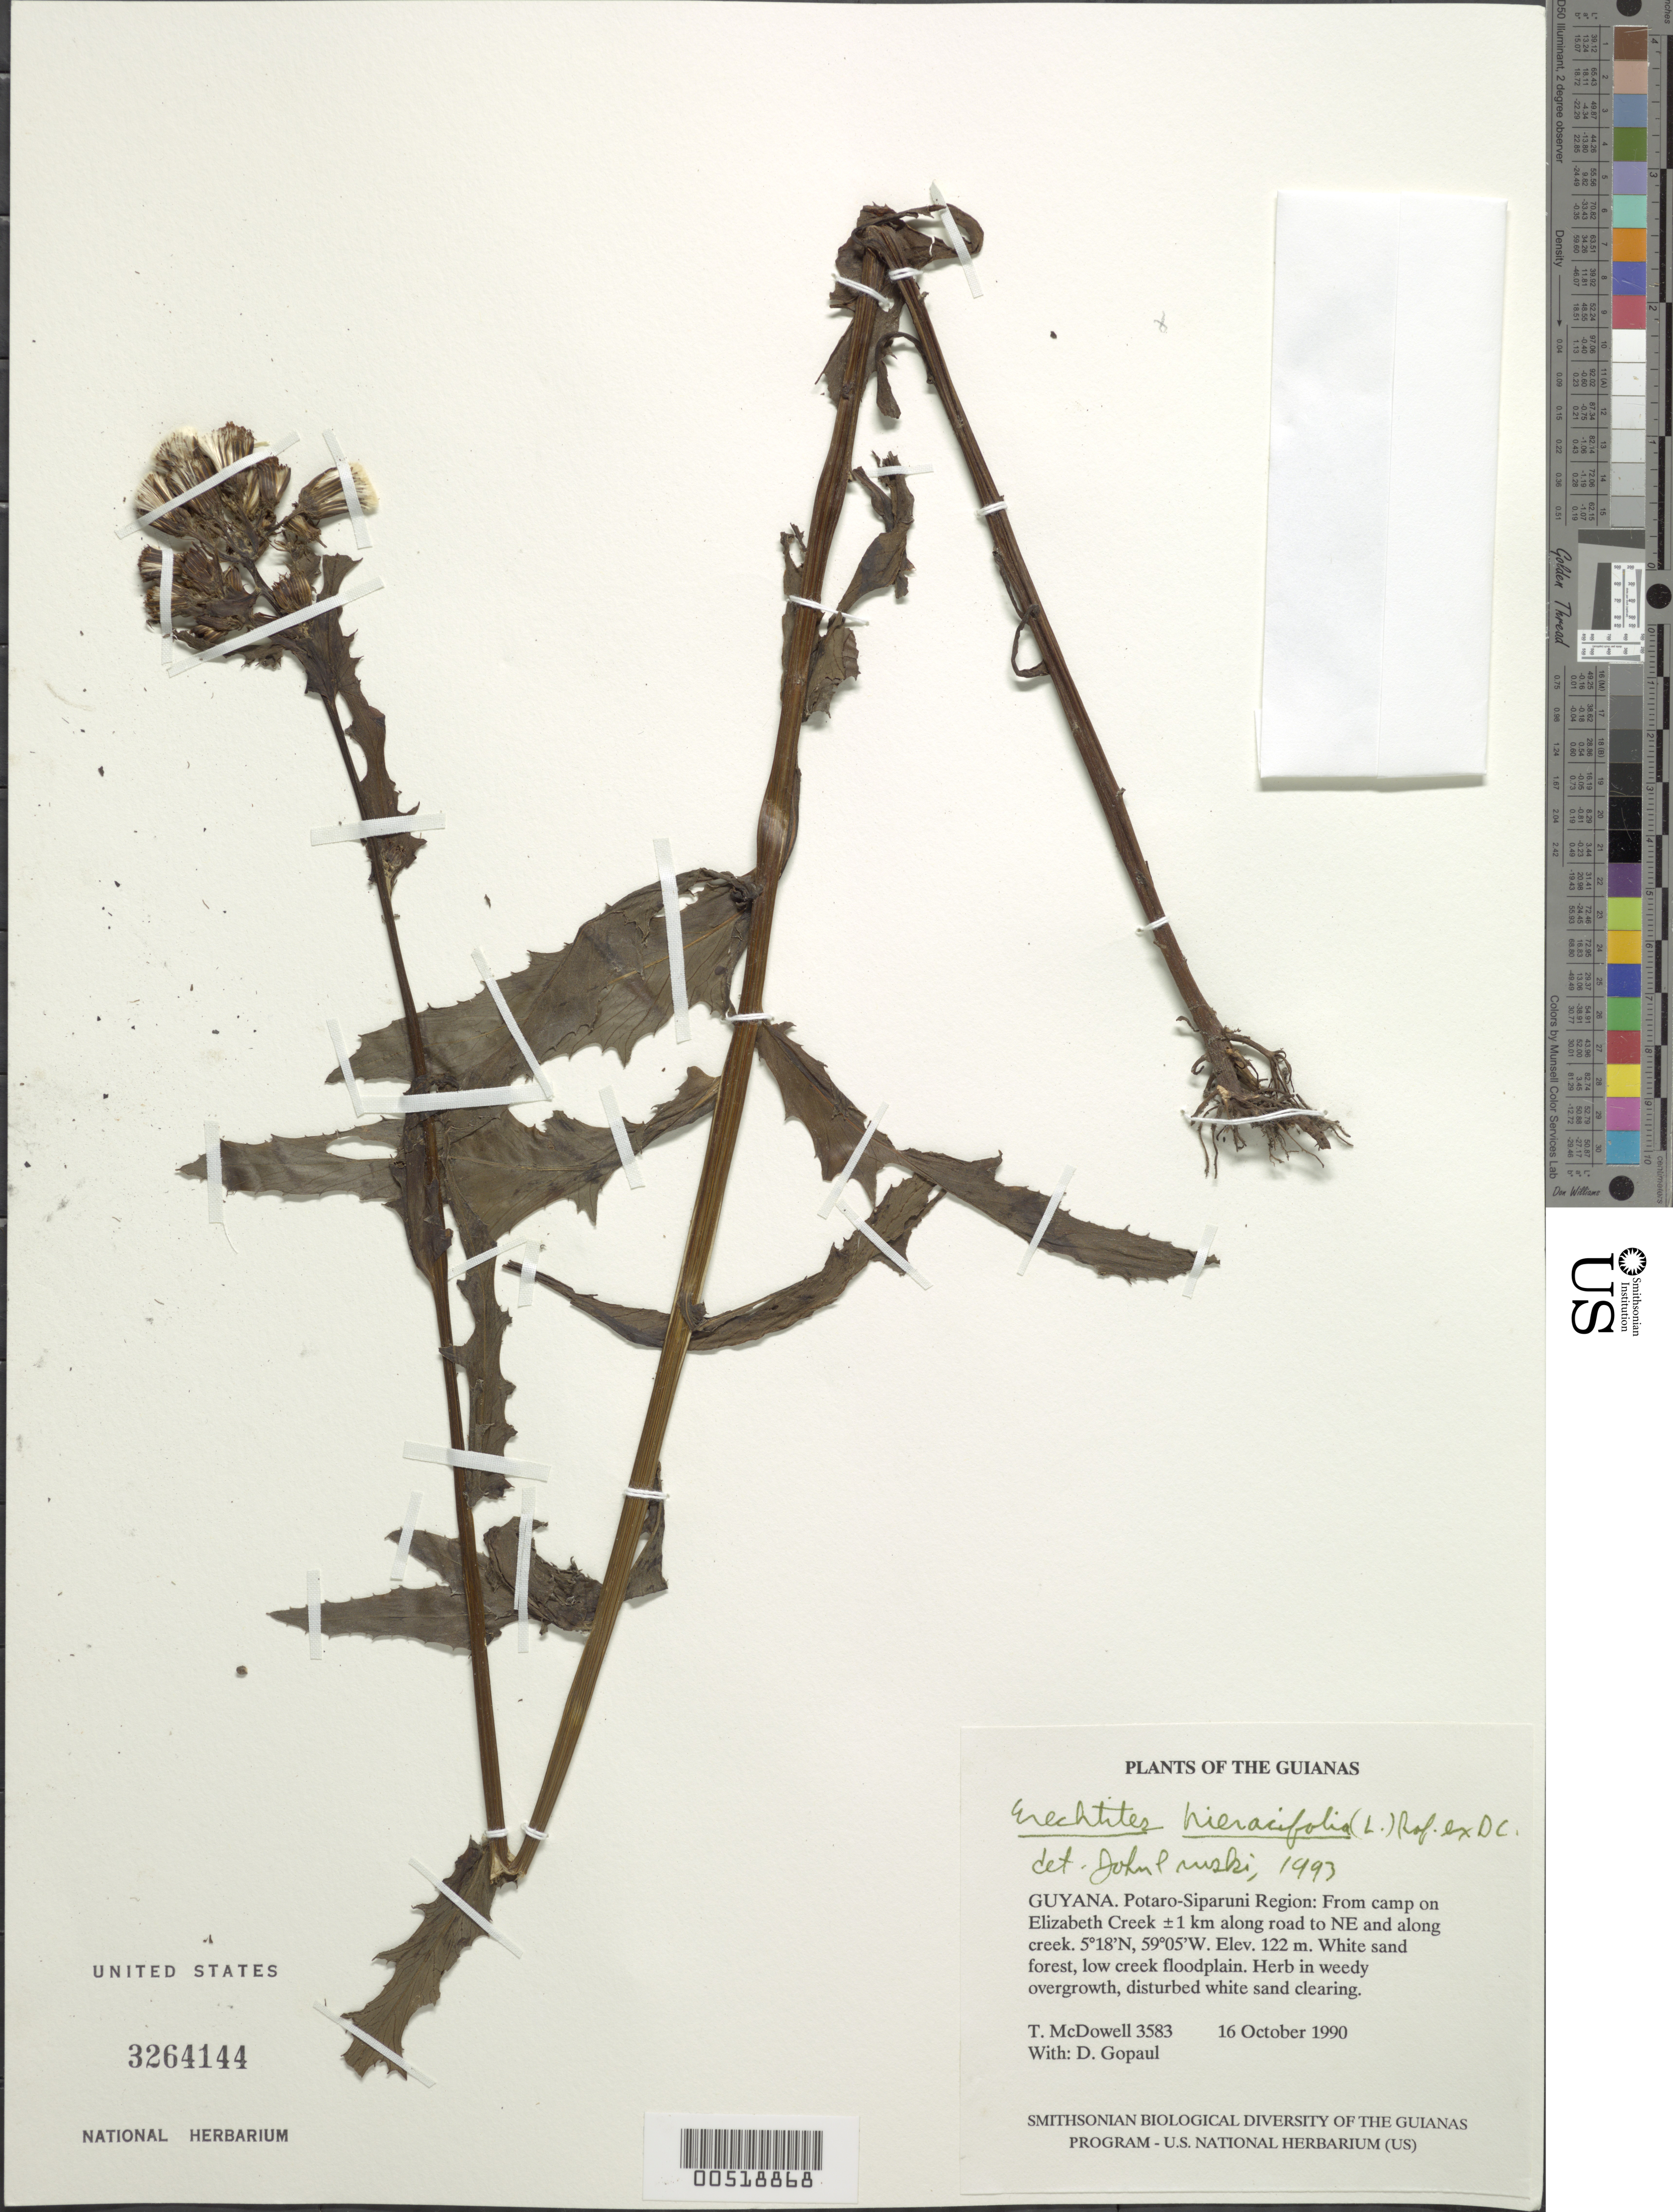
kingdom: Plantae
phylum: Tracheophyta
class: Magnoliopsida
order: Asterales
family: Asteraceae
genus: Erechtites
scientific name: Erechtites hieraciifolius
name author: (L.) Raf. ex DC.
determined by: Pruski, J. F.; Funk, V. A.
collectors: T. McDowell & D. Gopaul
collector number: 3583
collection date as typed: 16 October 1990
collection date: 1990-10-16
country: Guyana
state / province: Potaro-Siparuni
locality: From camp on Elizabeth Creek ±1 km along road to NE and along creek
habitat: White sand forest, low creek floodplain and along road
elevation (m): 122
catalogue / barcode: US 3264144